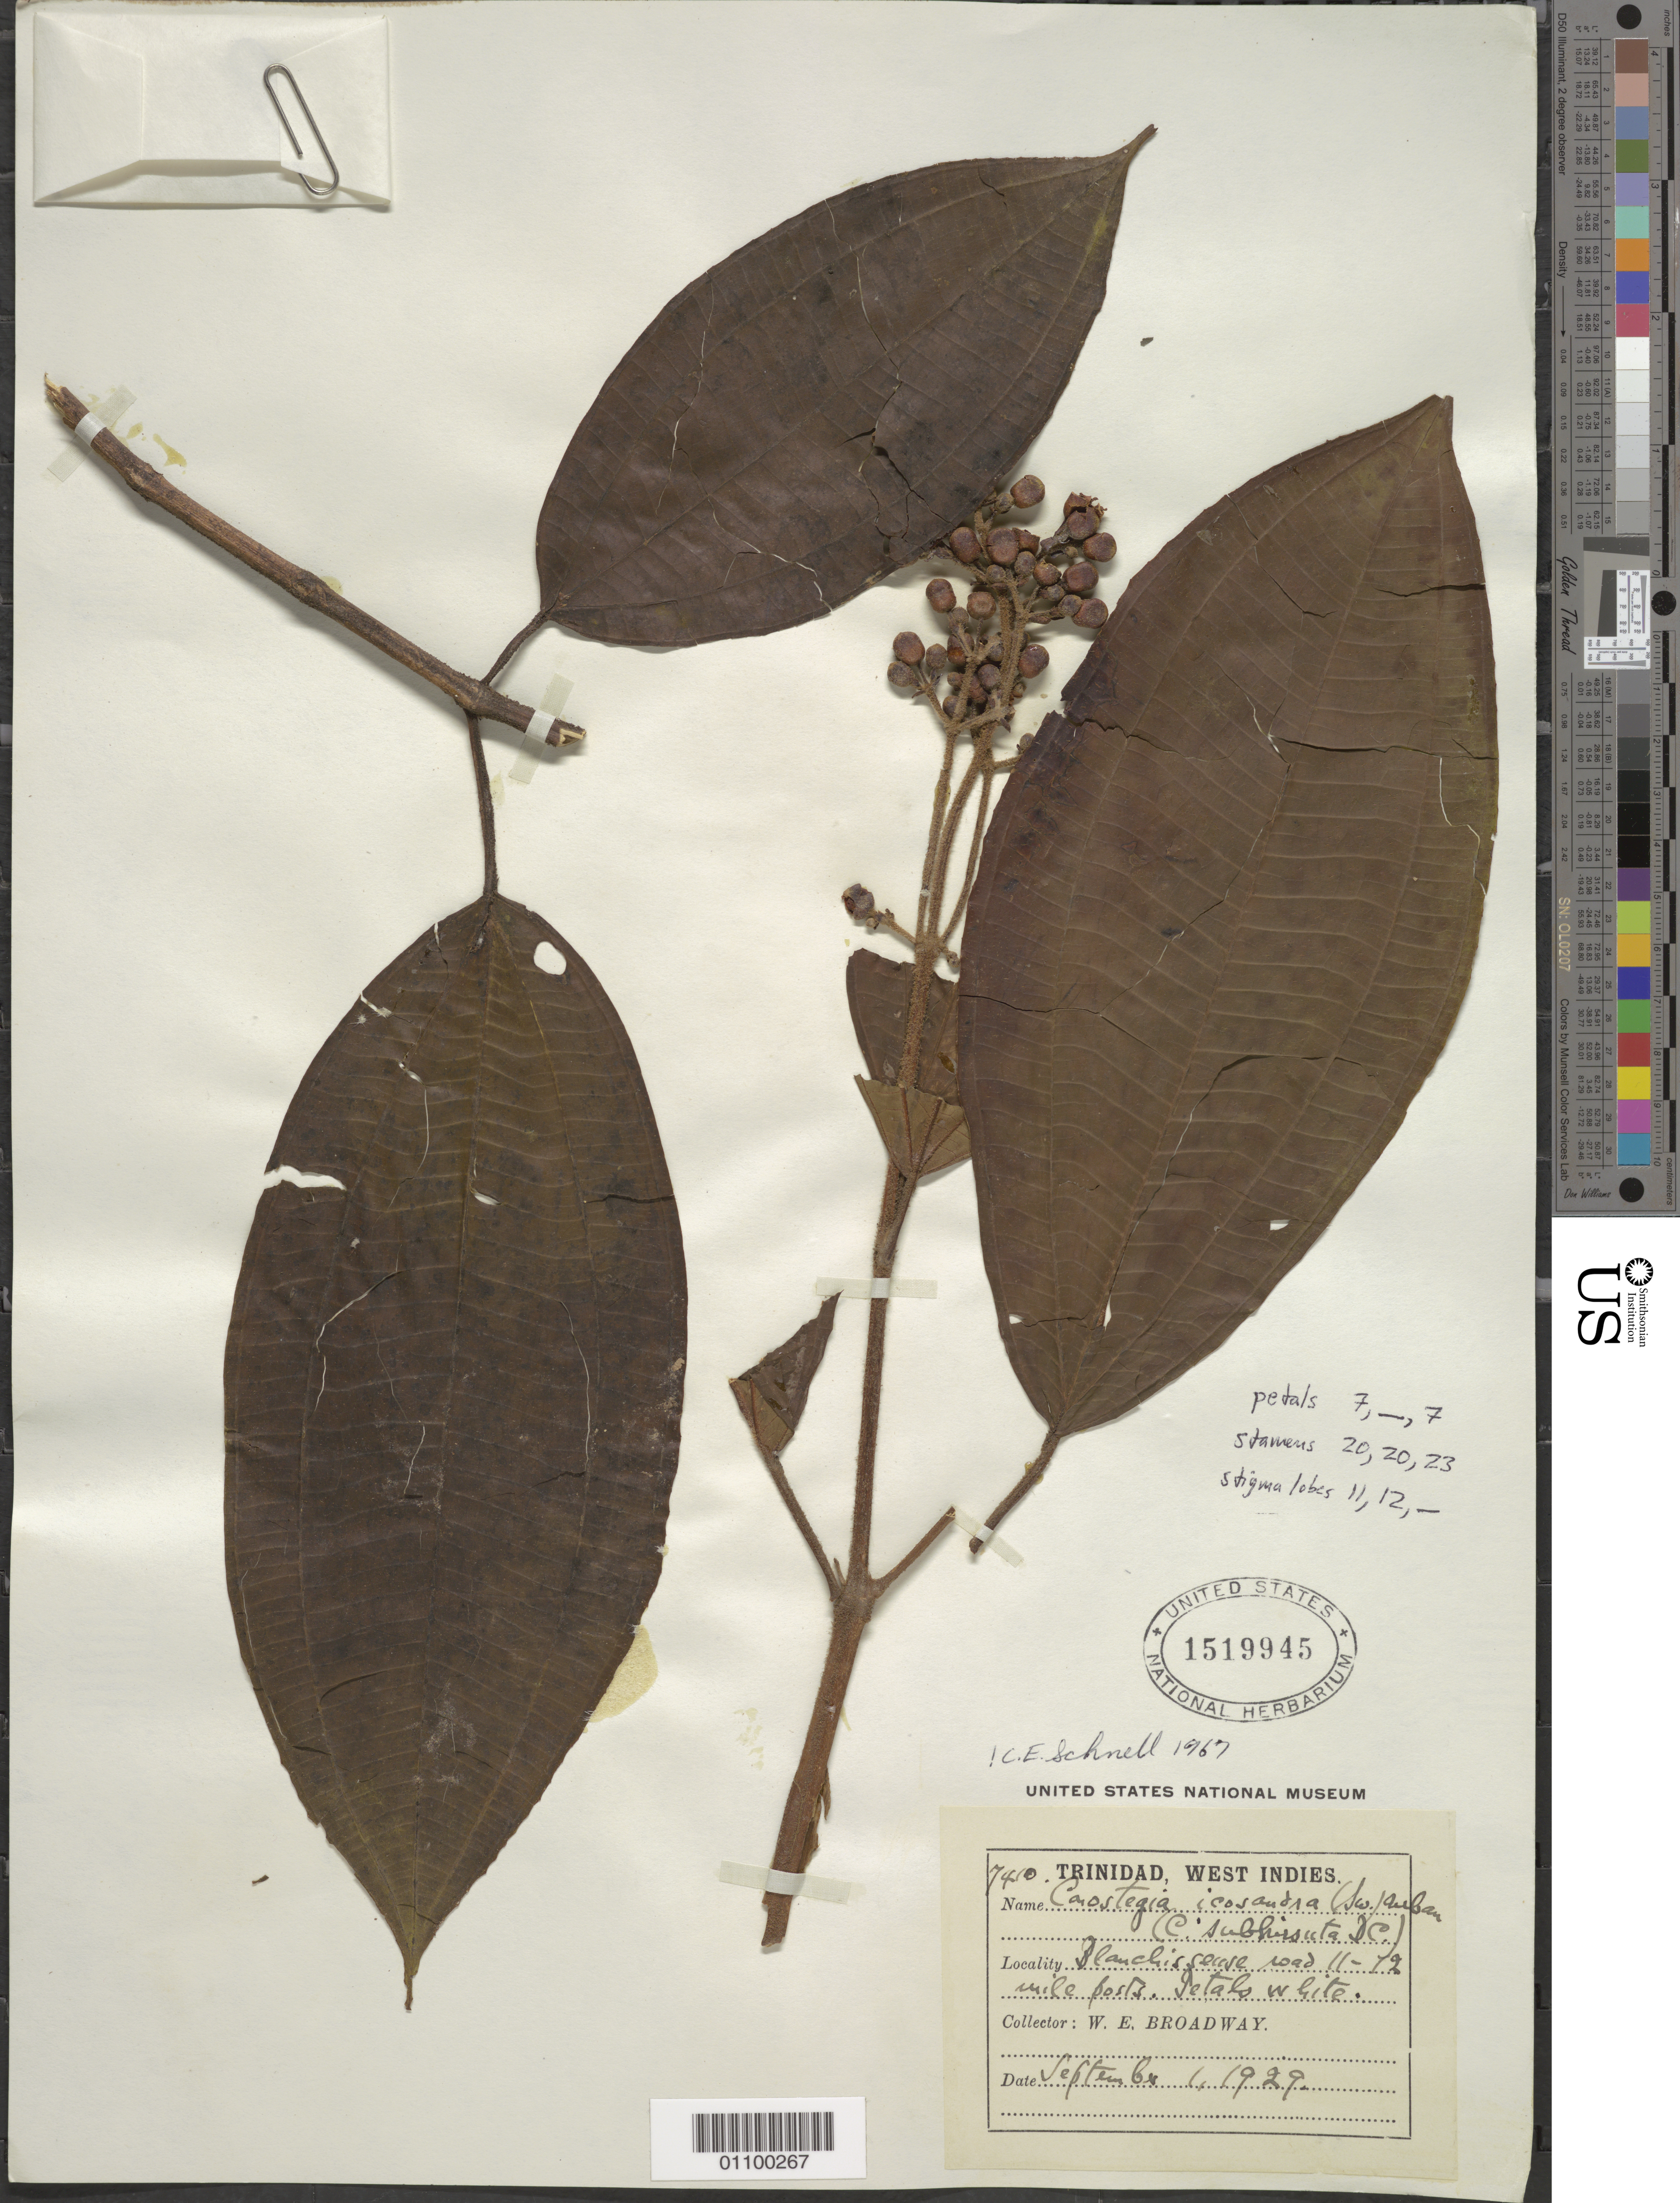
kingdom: Plantae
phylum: Tracheophyta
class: Magnoliopsida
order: Myrtales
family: Melastomataceae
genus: Conostegia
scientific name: Conostegia icosandra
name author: (Sw.) Urb.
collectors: W. E. Broadway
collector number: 7410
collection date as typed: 01 Sep 1929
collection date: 1929-09-01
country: Trinidad and Tobago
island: Trinidad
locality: Blanchisseuse road 11-12 mile posts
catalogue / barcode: US 1519945